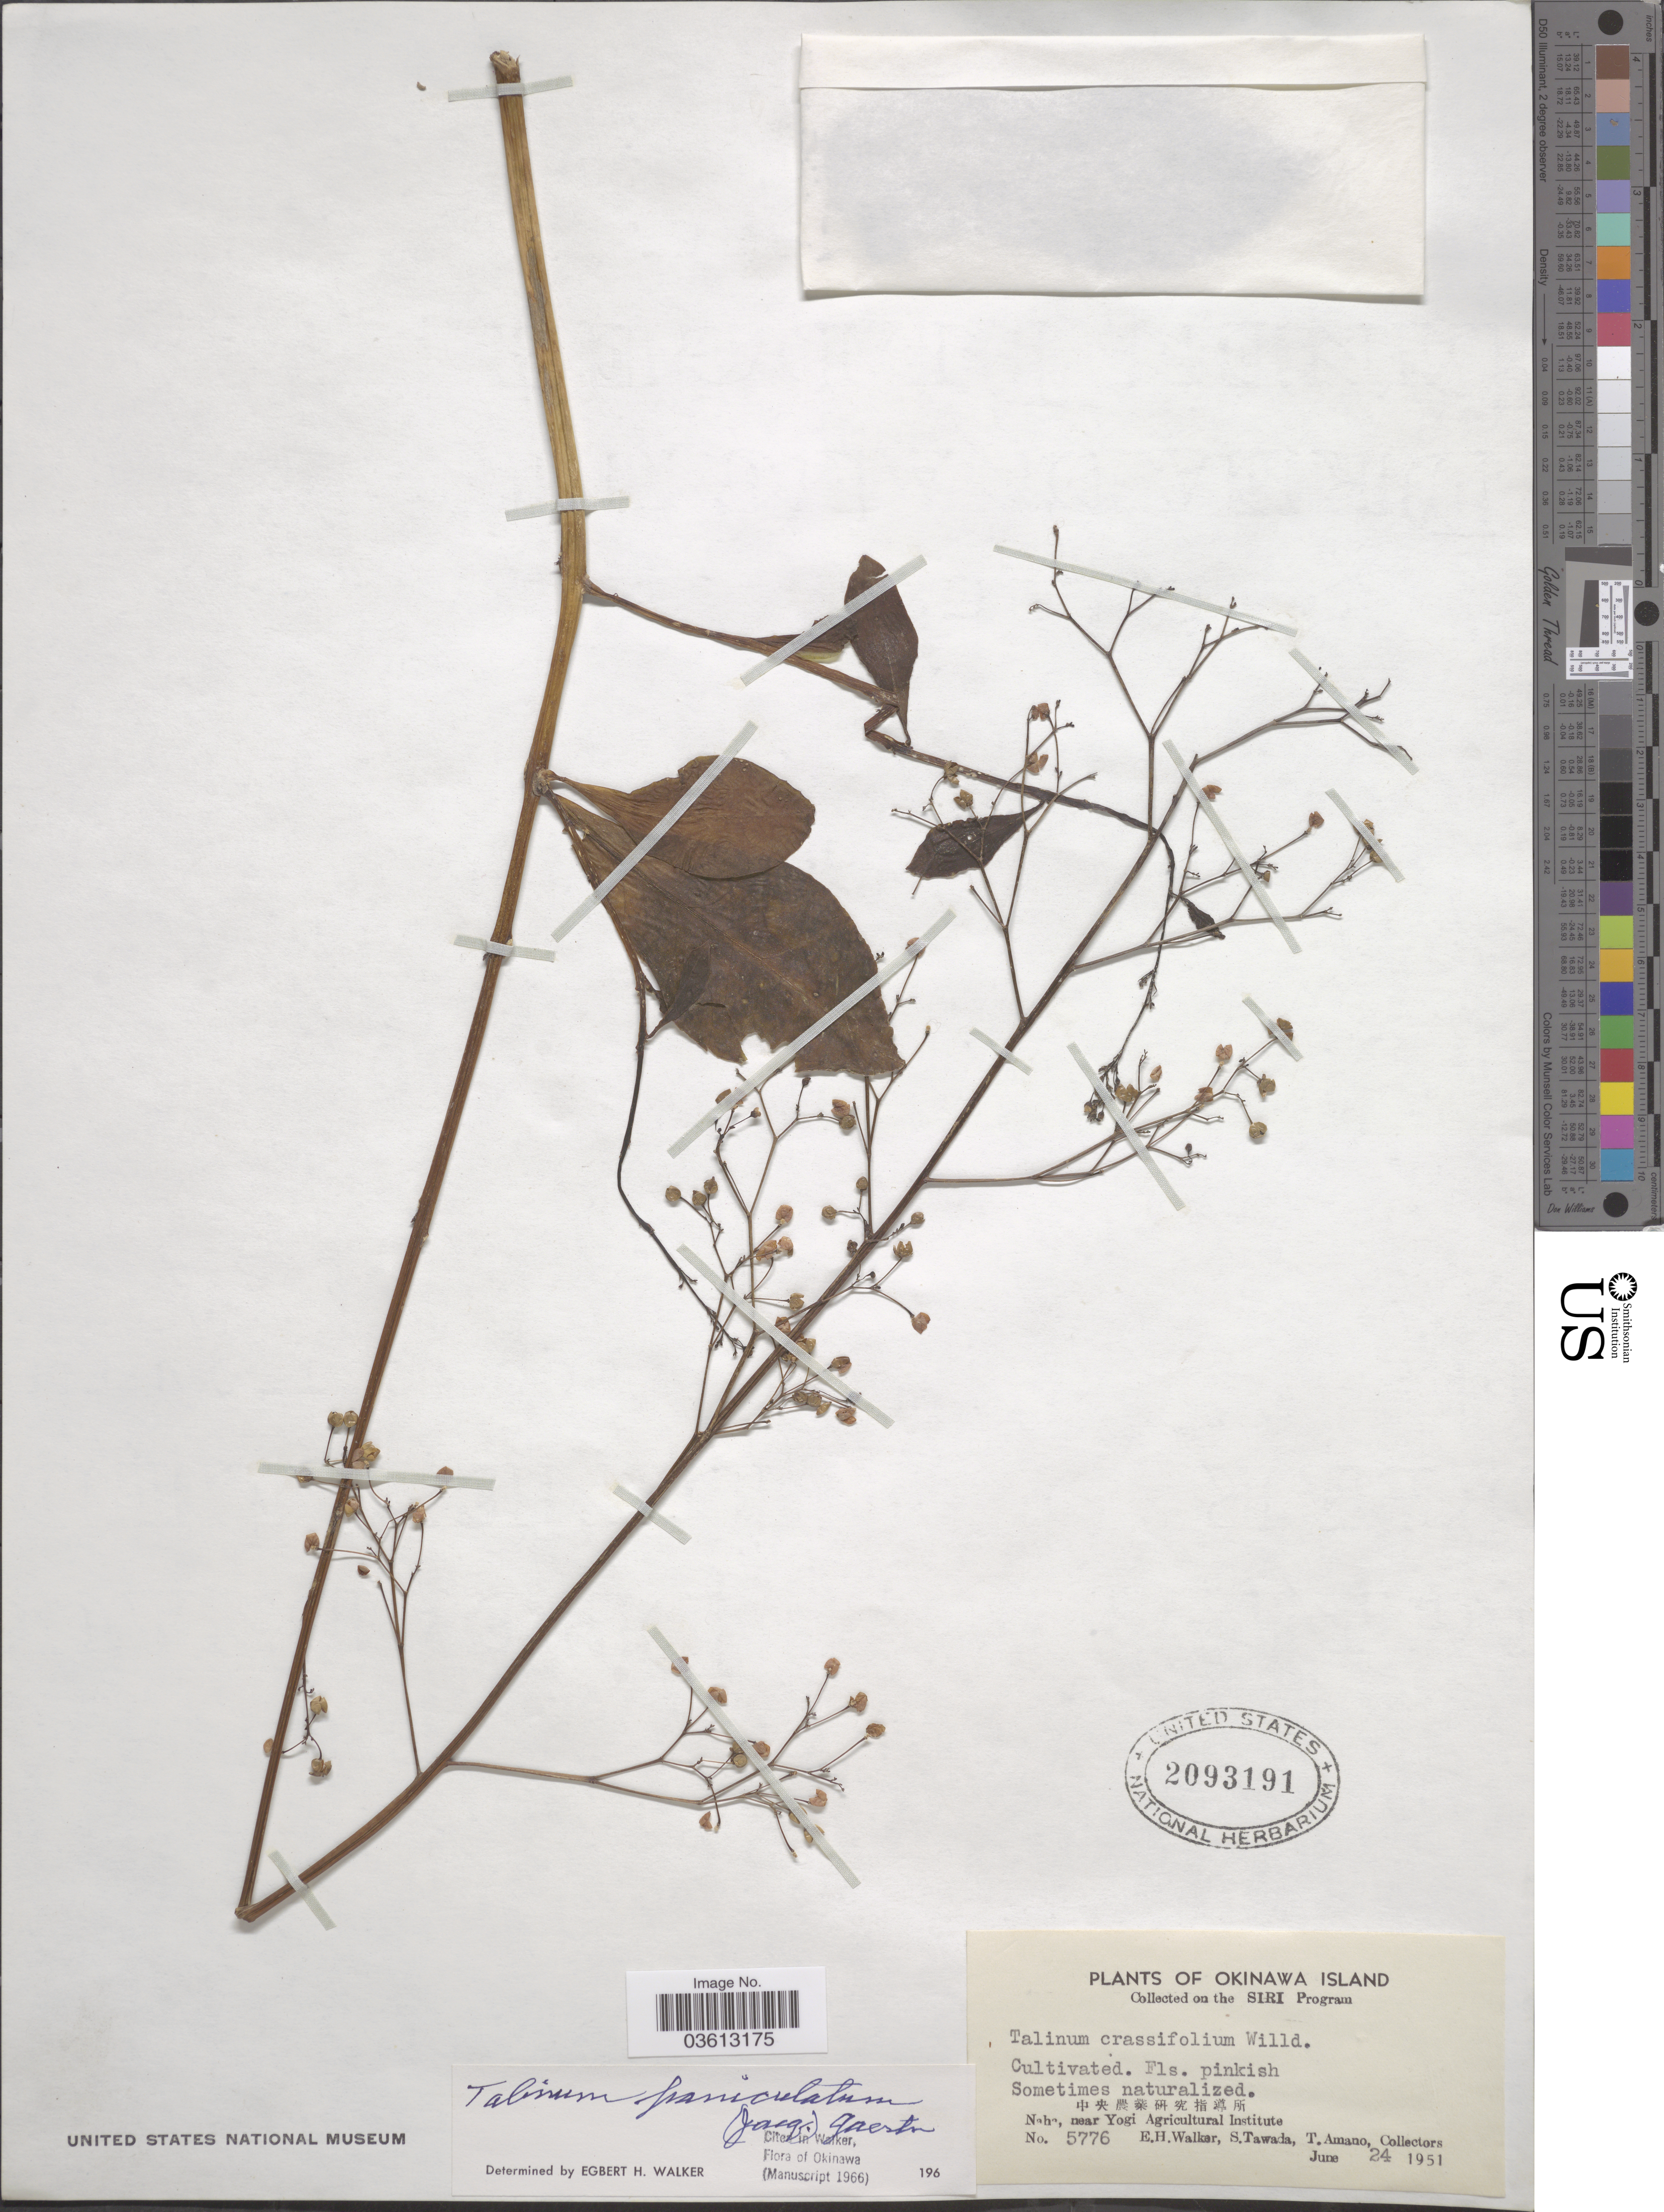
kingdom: Plantae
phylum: Tracheophyta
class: Magnoliopsida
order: Caryophyllales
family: Talinaceae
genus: Talinum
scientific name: Talinum paniculatum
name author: (Jacq.) Gaertn.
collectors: E. H. Walker, S. Tawada & T. Amano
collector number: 5776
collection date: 1951-06-24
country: Japan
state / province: Okinawa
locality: Okinawa Island. Naha, near Yogi Agricultural Institute.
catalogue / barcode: US 2093191